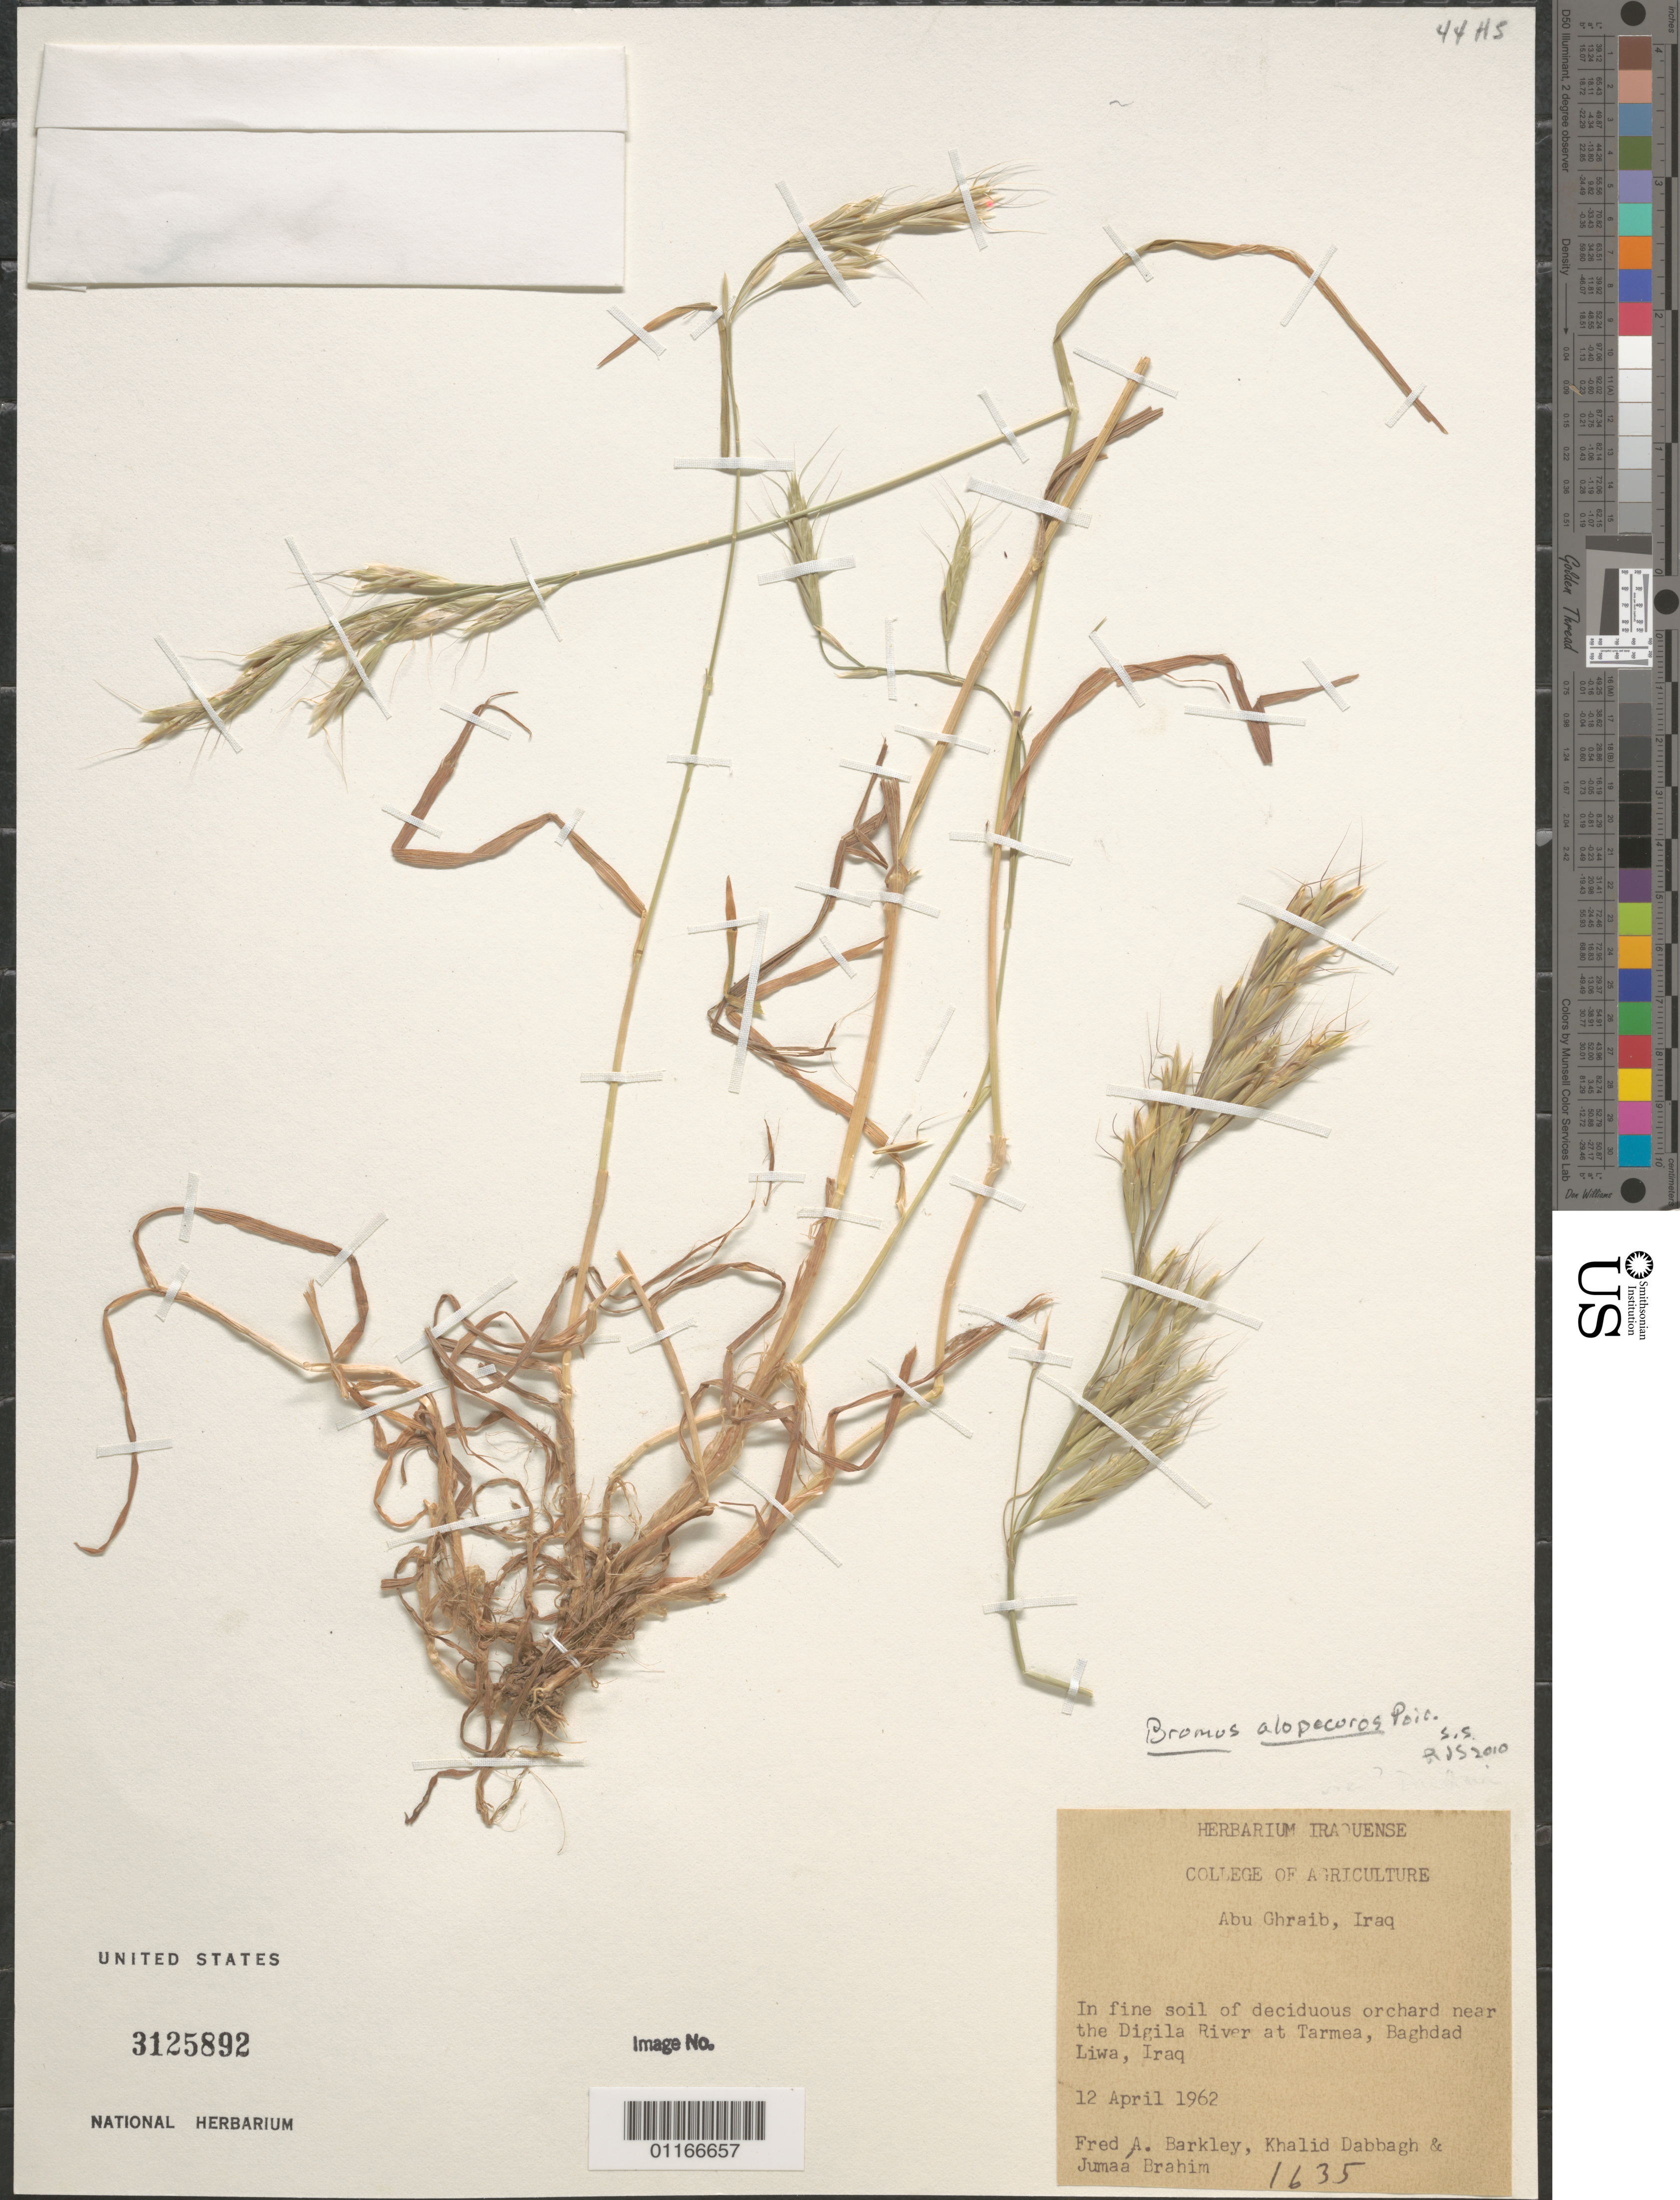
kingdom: Plantae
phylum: Tracheophyta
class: Liliopsida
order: Poales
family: Poaceae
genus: Bromus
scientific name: Bromus alopecuros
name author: Poir.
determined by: Soreng, Robert J., Research Associate (BOT), Smithsonian Institution - National Museum of Natural History (UNITED STATES)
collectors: F. A. Barkley, Brahim M., J. & K. Dabbagh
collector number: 1635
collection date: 1962-04-12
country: Iraq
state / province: Baghdad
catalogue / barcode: US 3125892